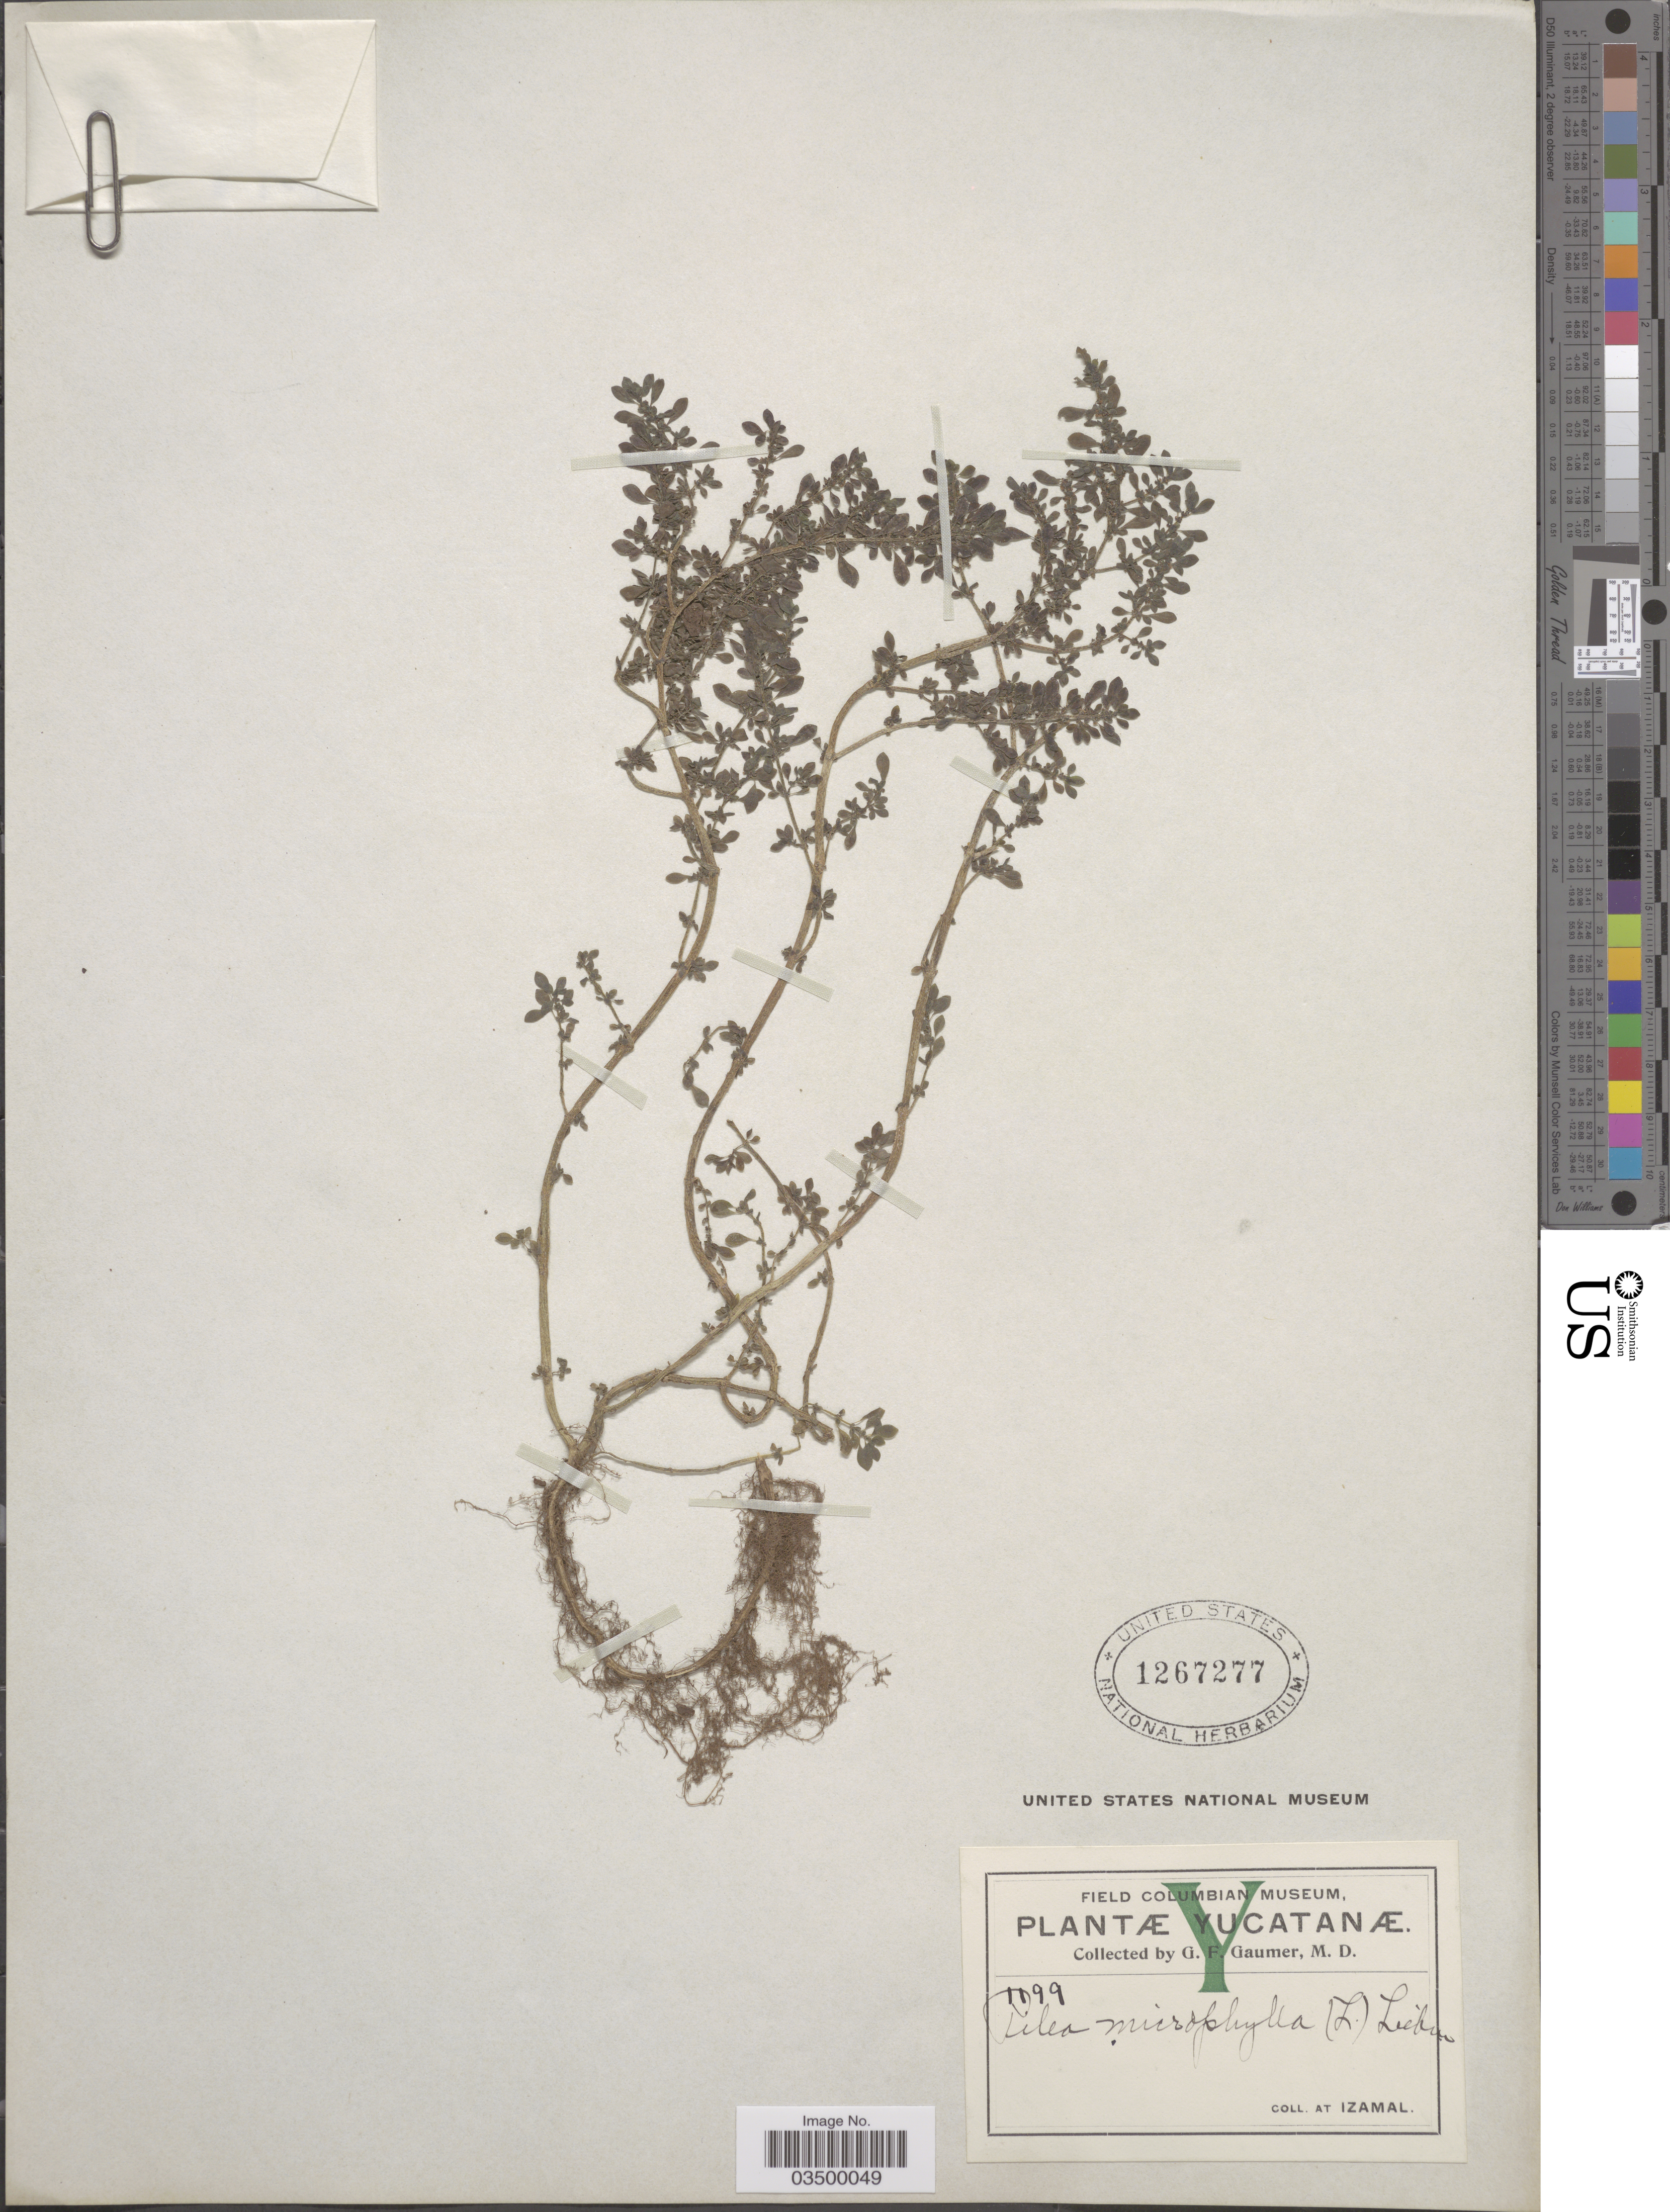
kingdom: Plantae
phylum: Tracheophyta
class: Magnoliopsida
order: Rosales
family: Urticaceae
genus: Pilea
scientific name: Pilea microphylla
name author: (L.) Liebm.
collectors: G. F. Gaumer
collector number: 1199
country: Mexico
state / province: Yucatán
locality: At Izamal.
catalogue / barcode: US 1267277